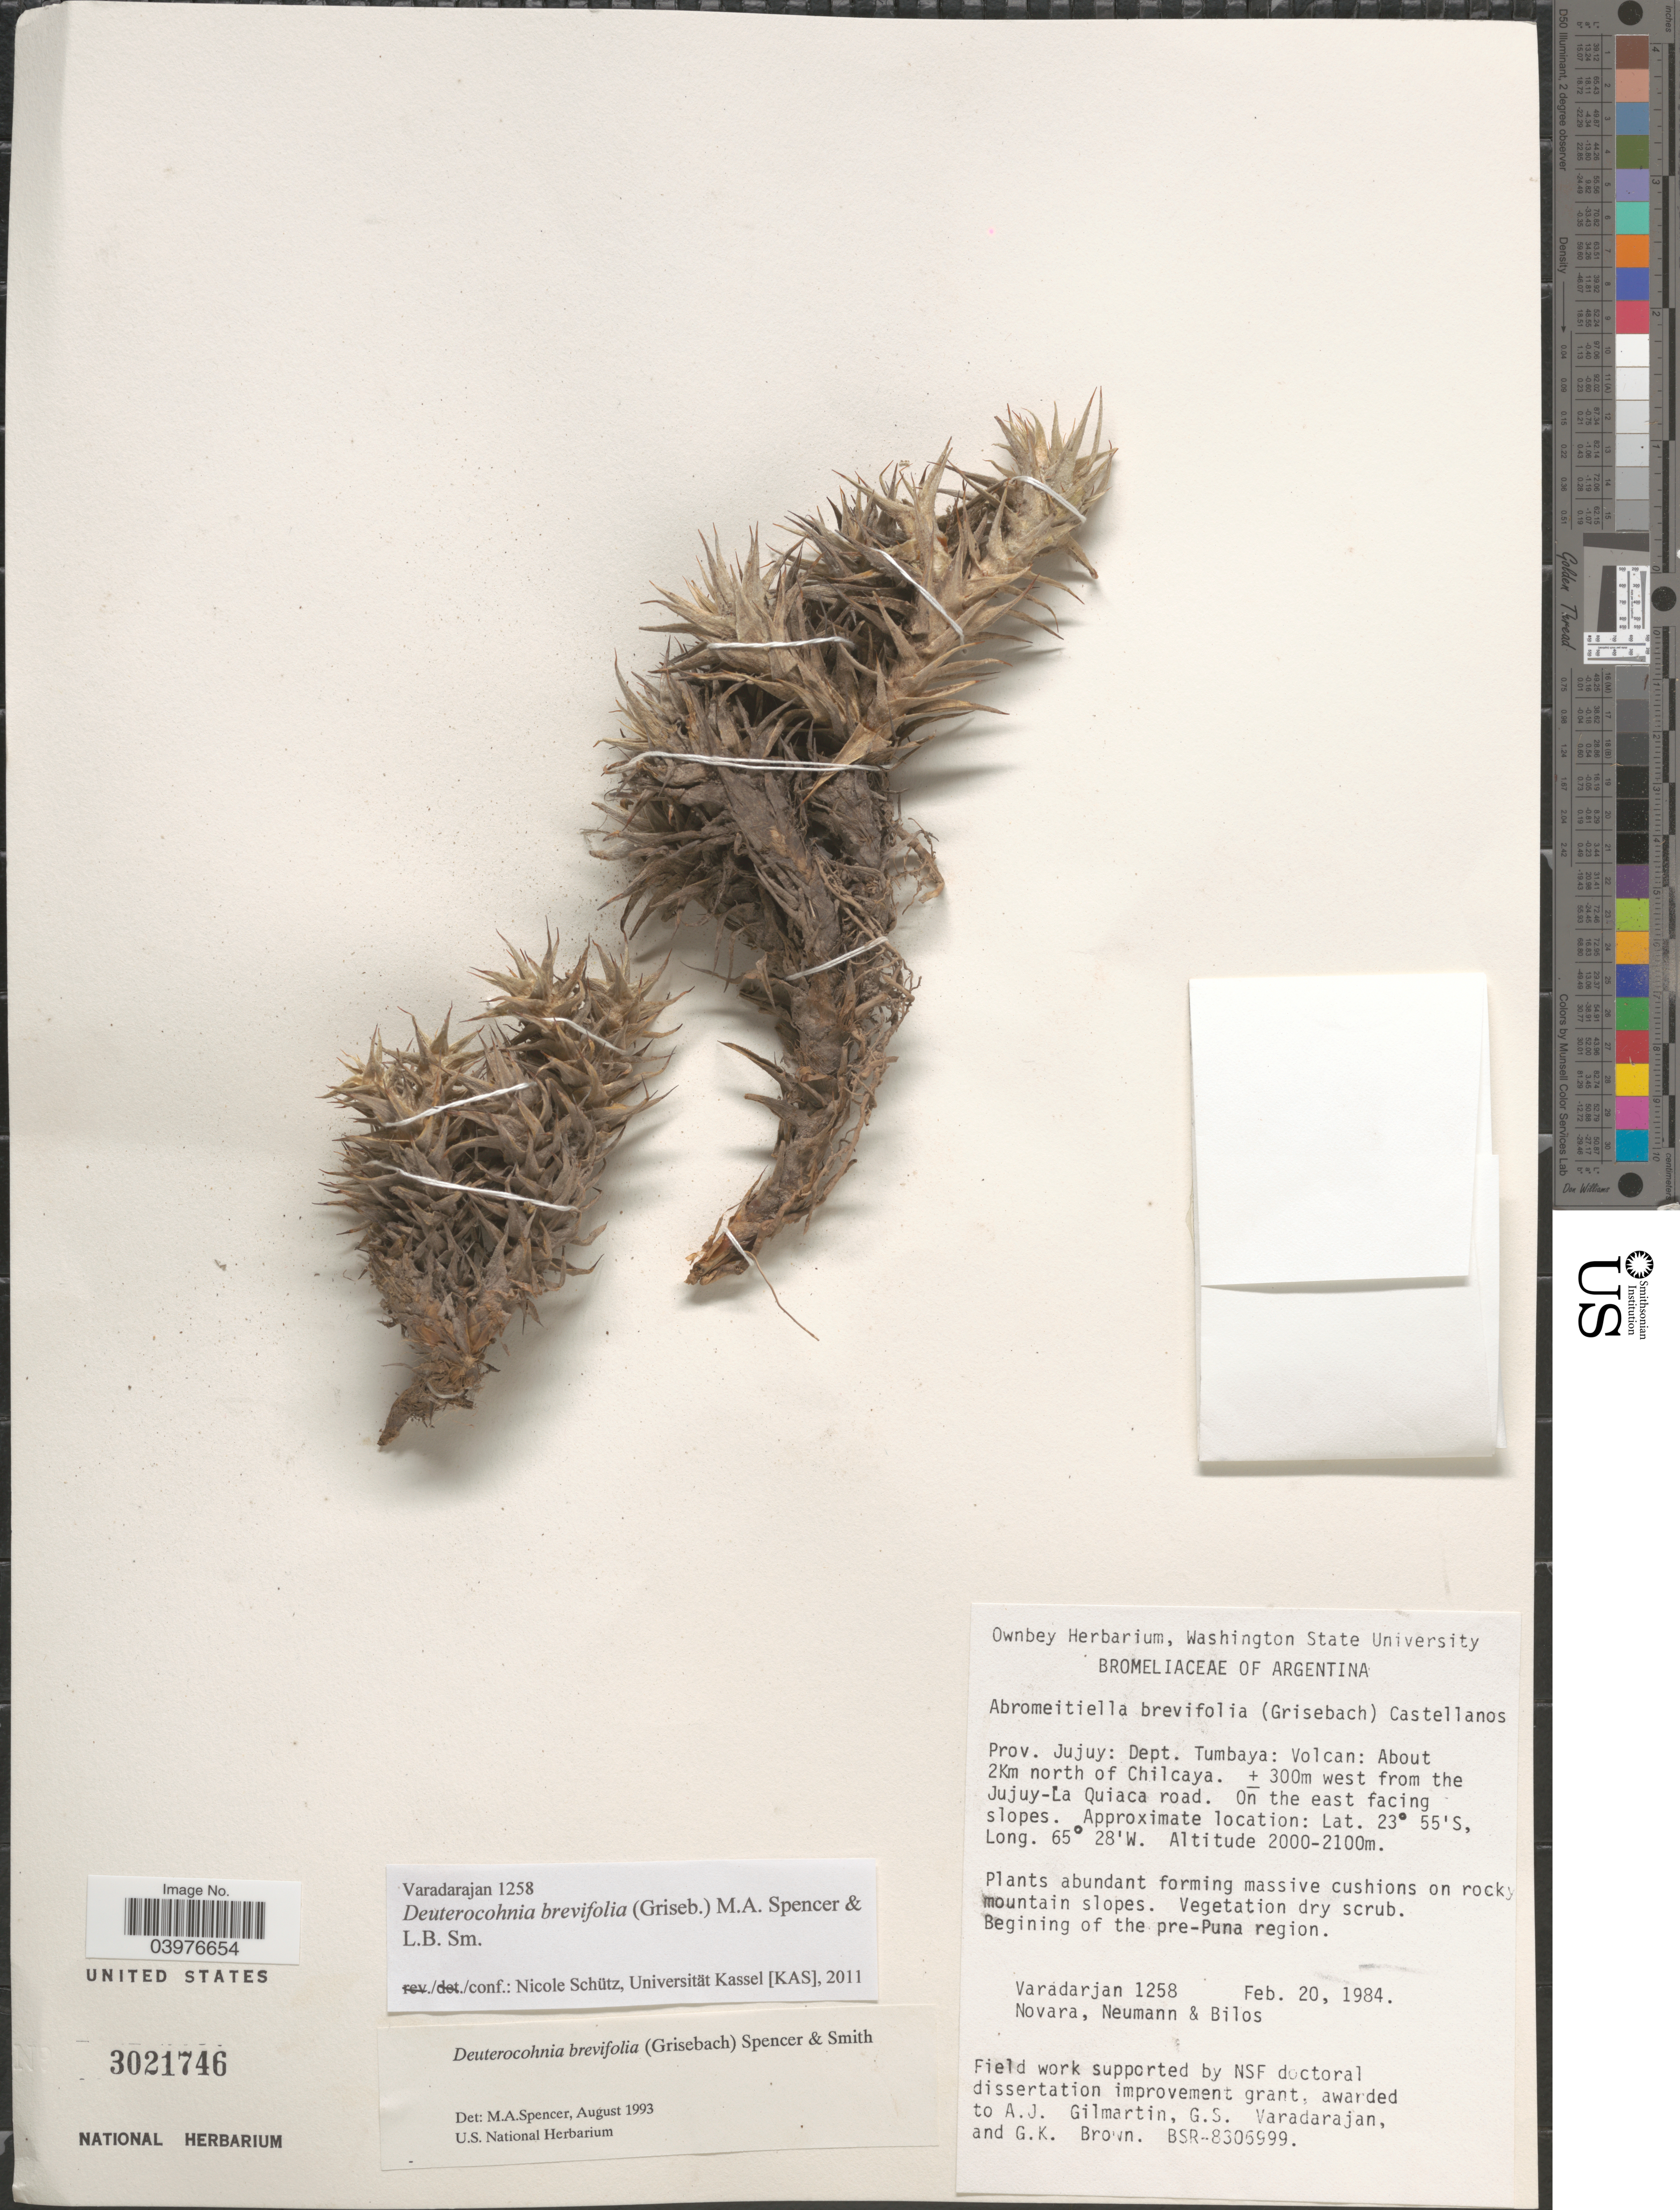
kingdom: Plantae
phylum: Tracheophyta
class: Liliopsida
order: Poales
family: Bromeliaceae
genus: Deuterocohnia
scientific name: Deuterocohnia brevifolia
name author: (Griseb.) M.A. Spencer & L.B. Sm.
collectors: Varadarjan, -. Novara, Neumann, -- & -. Bilos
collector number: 1258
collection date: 1984-02-20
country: Argentina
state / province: Jujuy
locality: Dept. Tumbaya: Volcan: About 2Km north of Chilcaya. ± 300m west from the Jujuy-La Quiaca road. On the east facing slopes. Beginning of the pre-Puna region.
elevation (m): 2000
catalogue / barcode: US 3021746